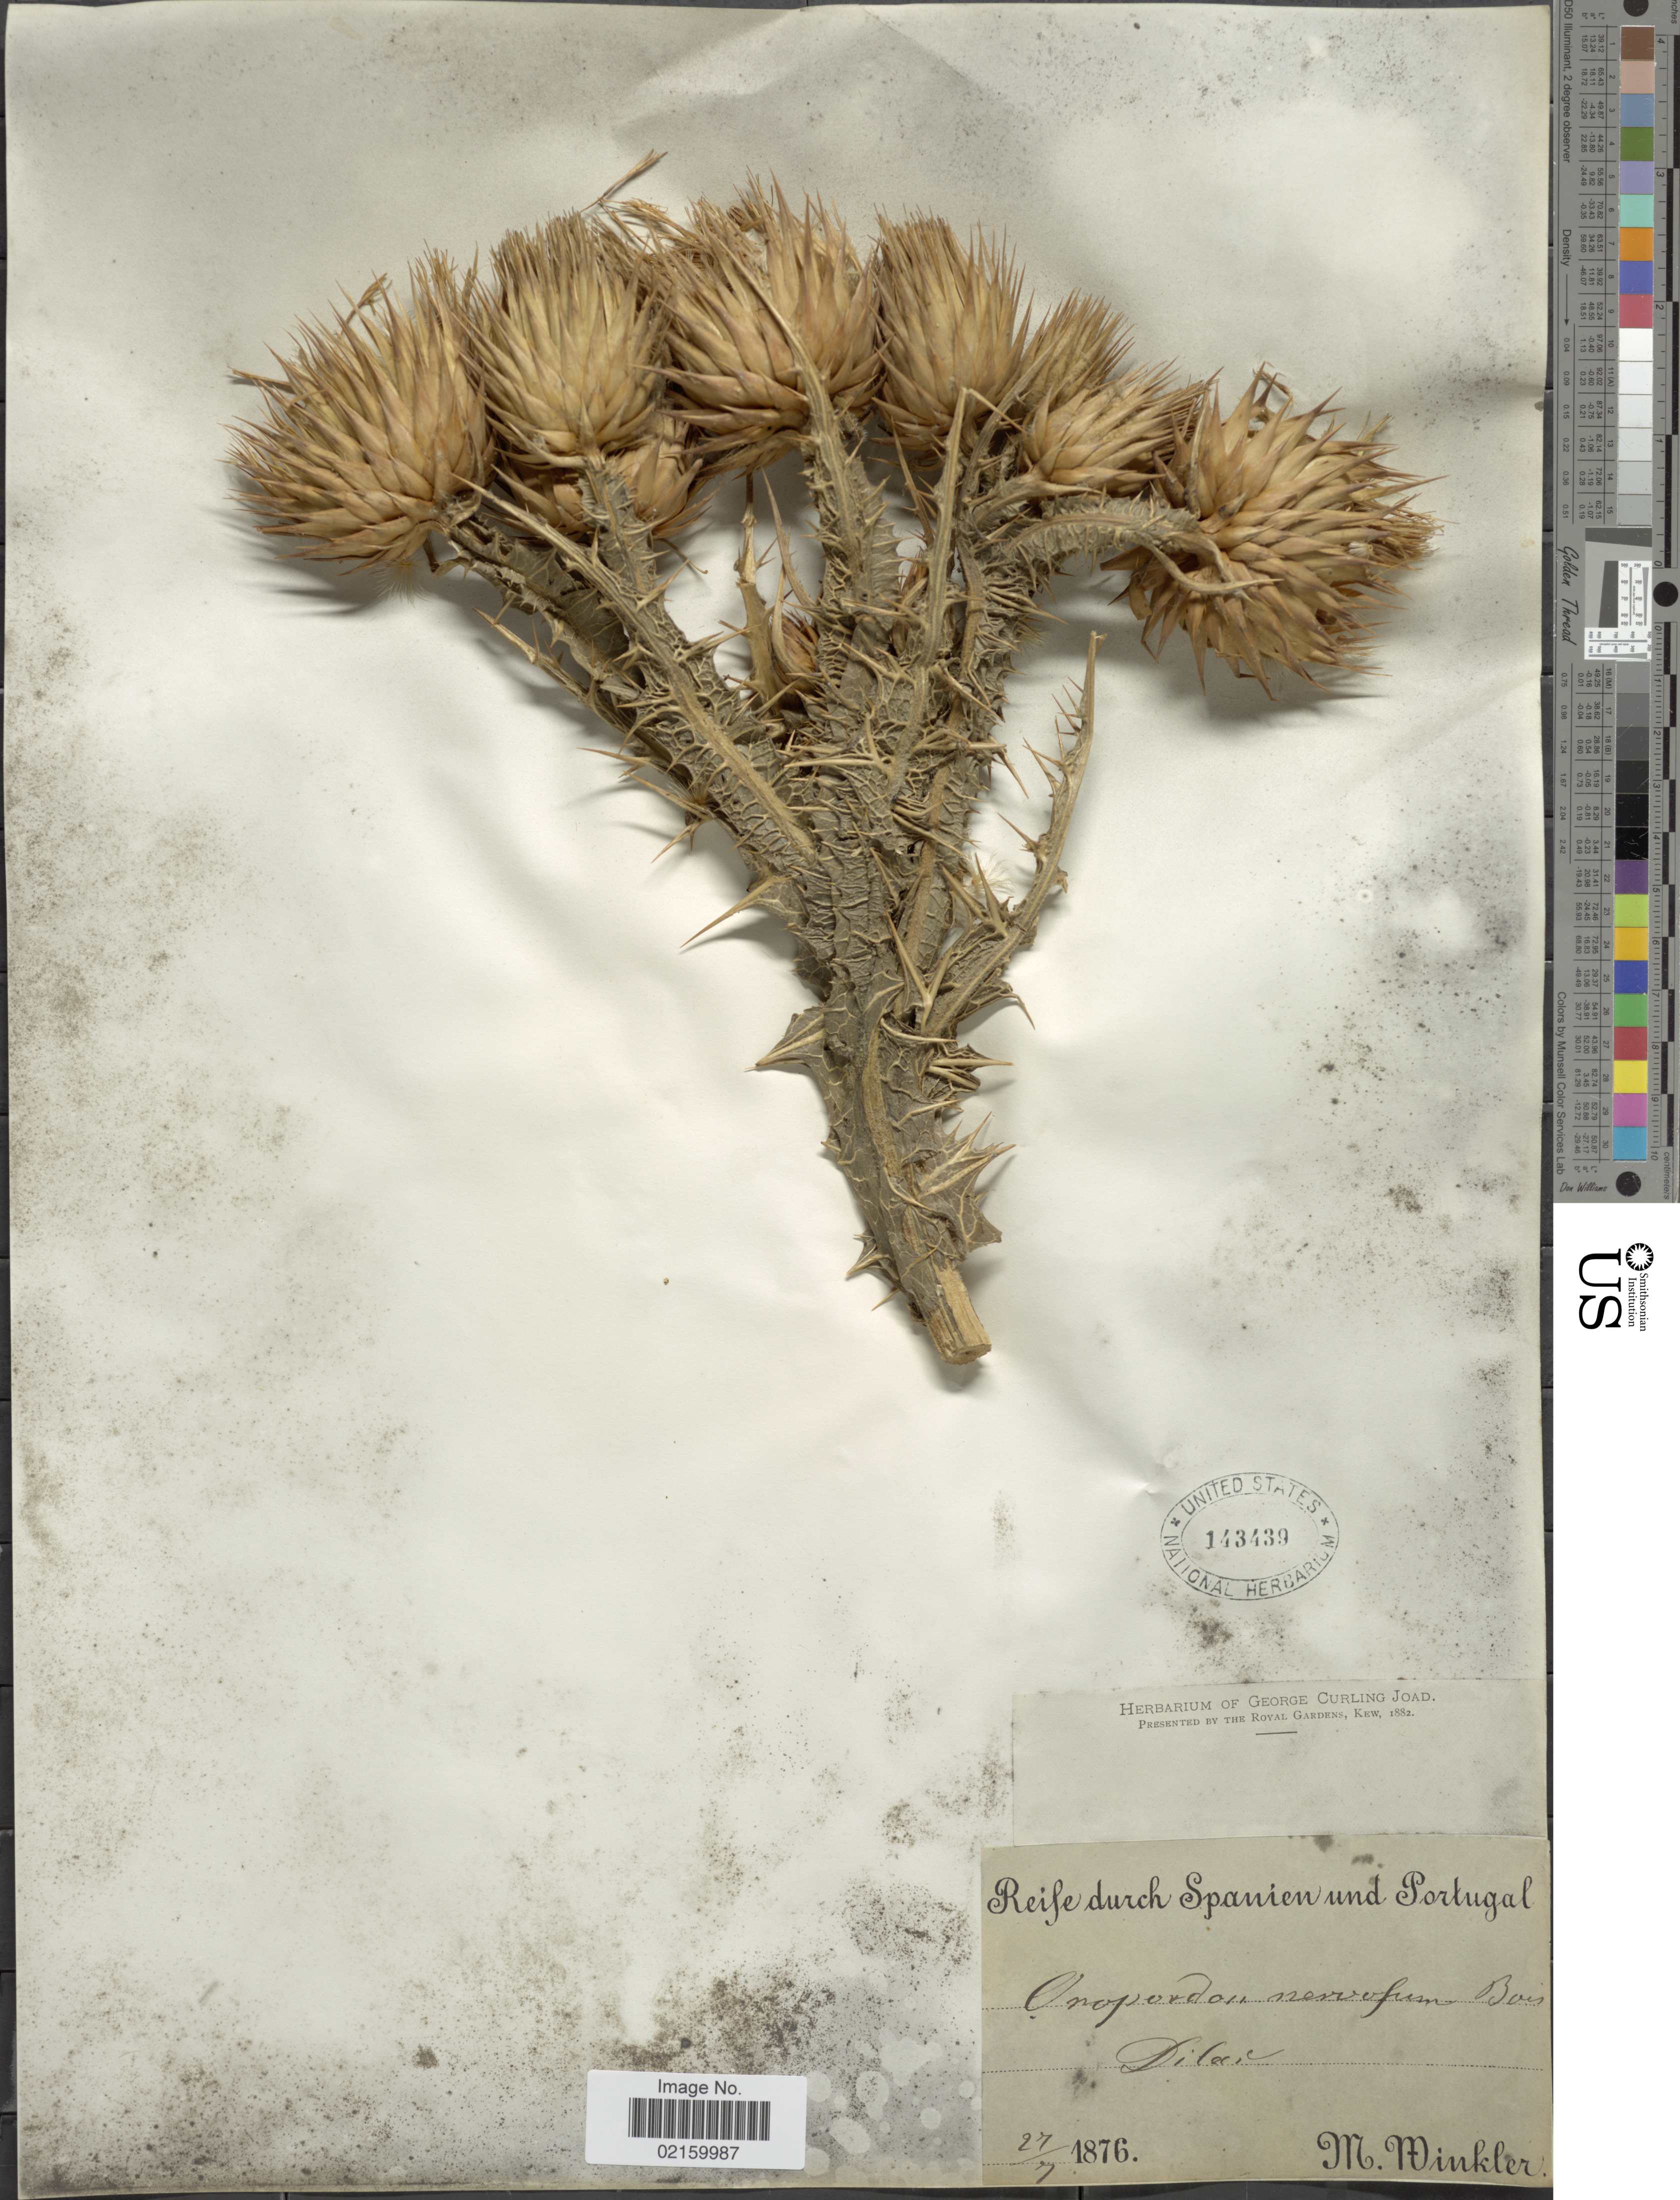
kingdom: Plantae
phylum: Tracheophyta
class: Magnoliopsida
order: Asterales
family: Asteraceae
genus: Onopordum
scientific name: Onopordum nervosum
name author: Boiss.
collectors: M. Winkler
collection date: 1876-07-27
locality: Spanien und Portugal, Dilaic [interpreted]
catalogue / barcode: US 143439